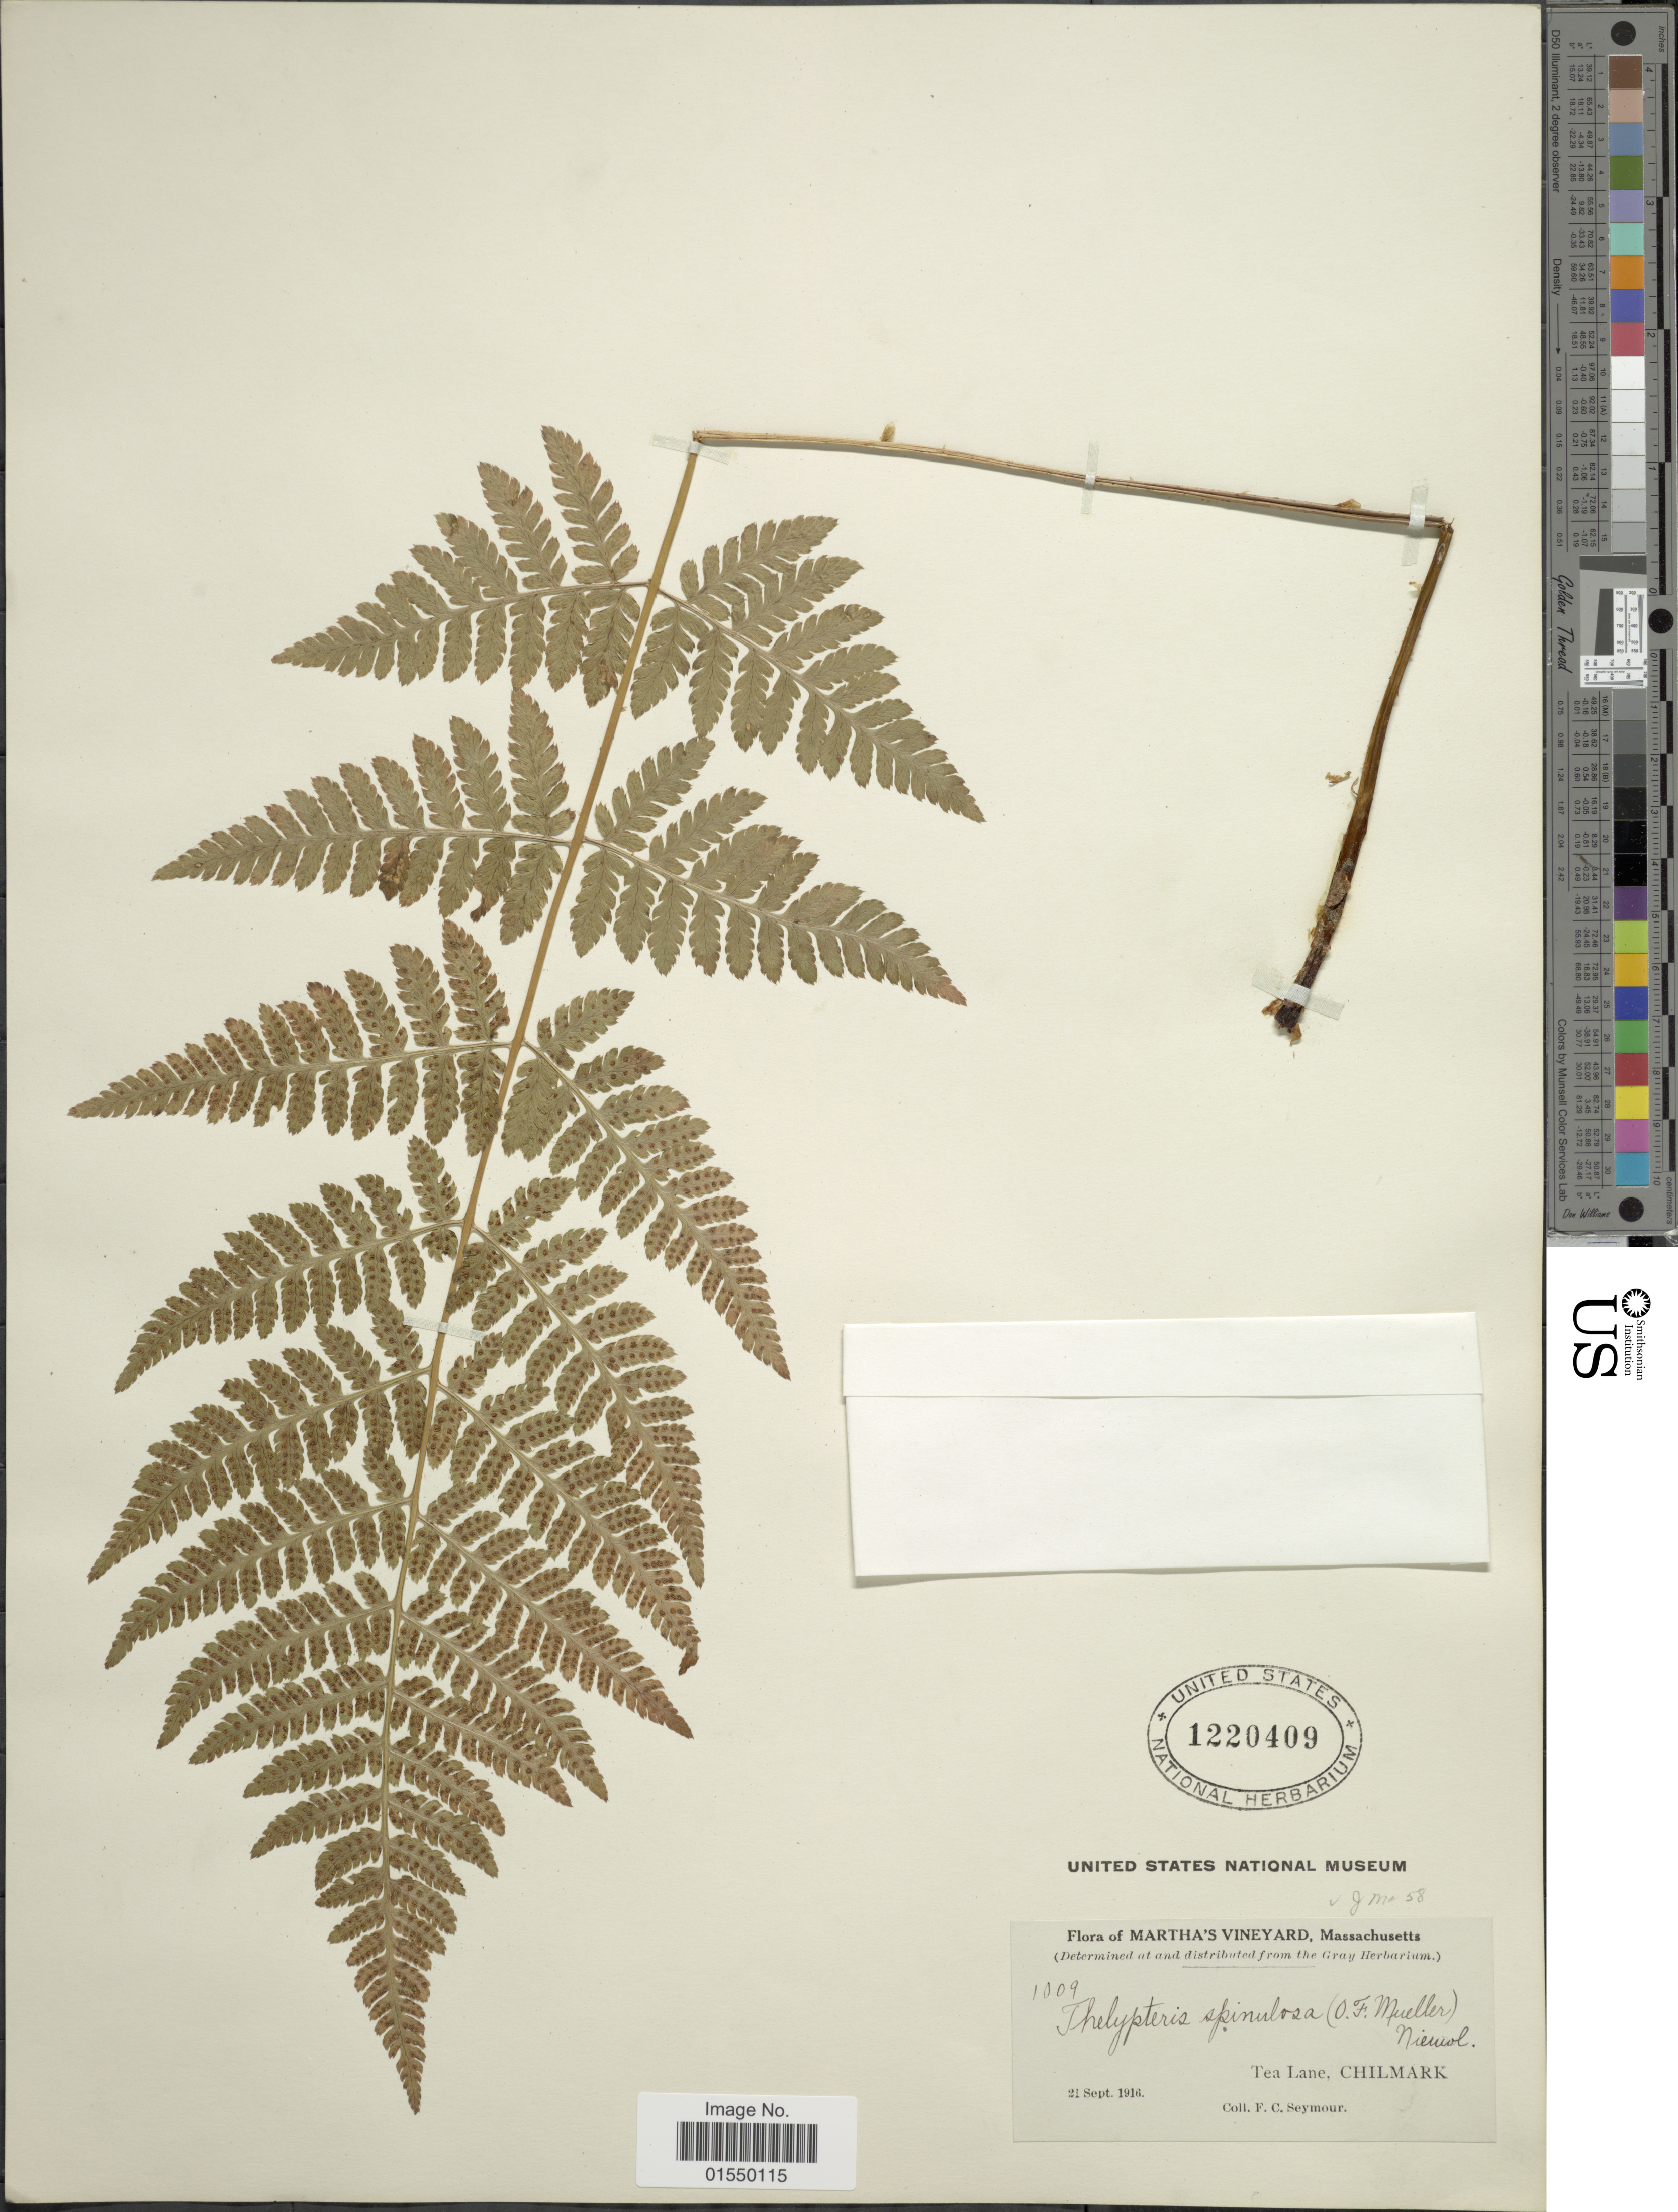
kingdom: Plantae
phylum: Tracheophyta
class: Polypodiopsida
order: Polypodiales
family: Dryopteridaceae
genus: Dryopteris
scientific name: Dryopteris carthusiana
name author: (Villars) H.P. Fuchs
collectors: F. C. Seymour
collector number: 1009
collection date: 1916-09-21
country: United States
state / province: Massachusetts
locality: Martha's Vineyard, Tea Lane, Chilmark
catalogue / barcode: US 1220409